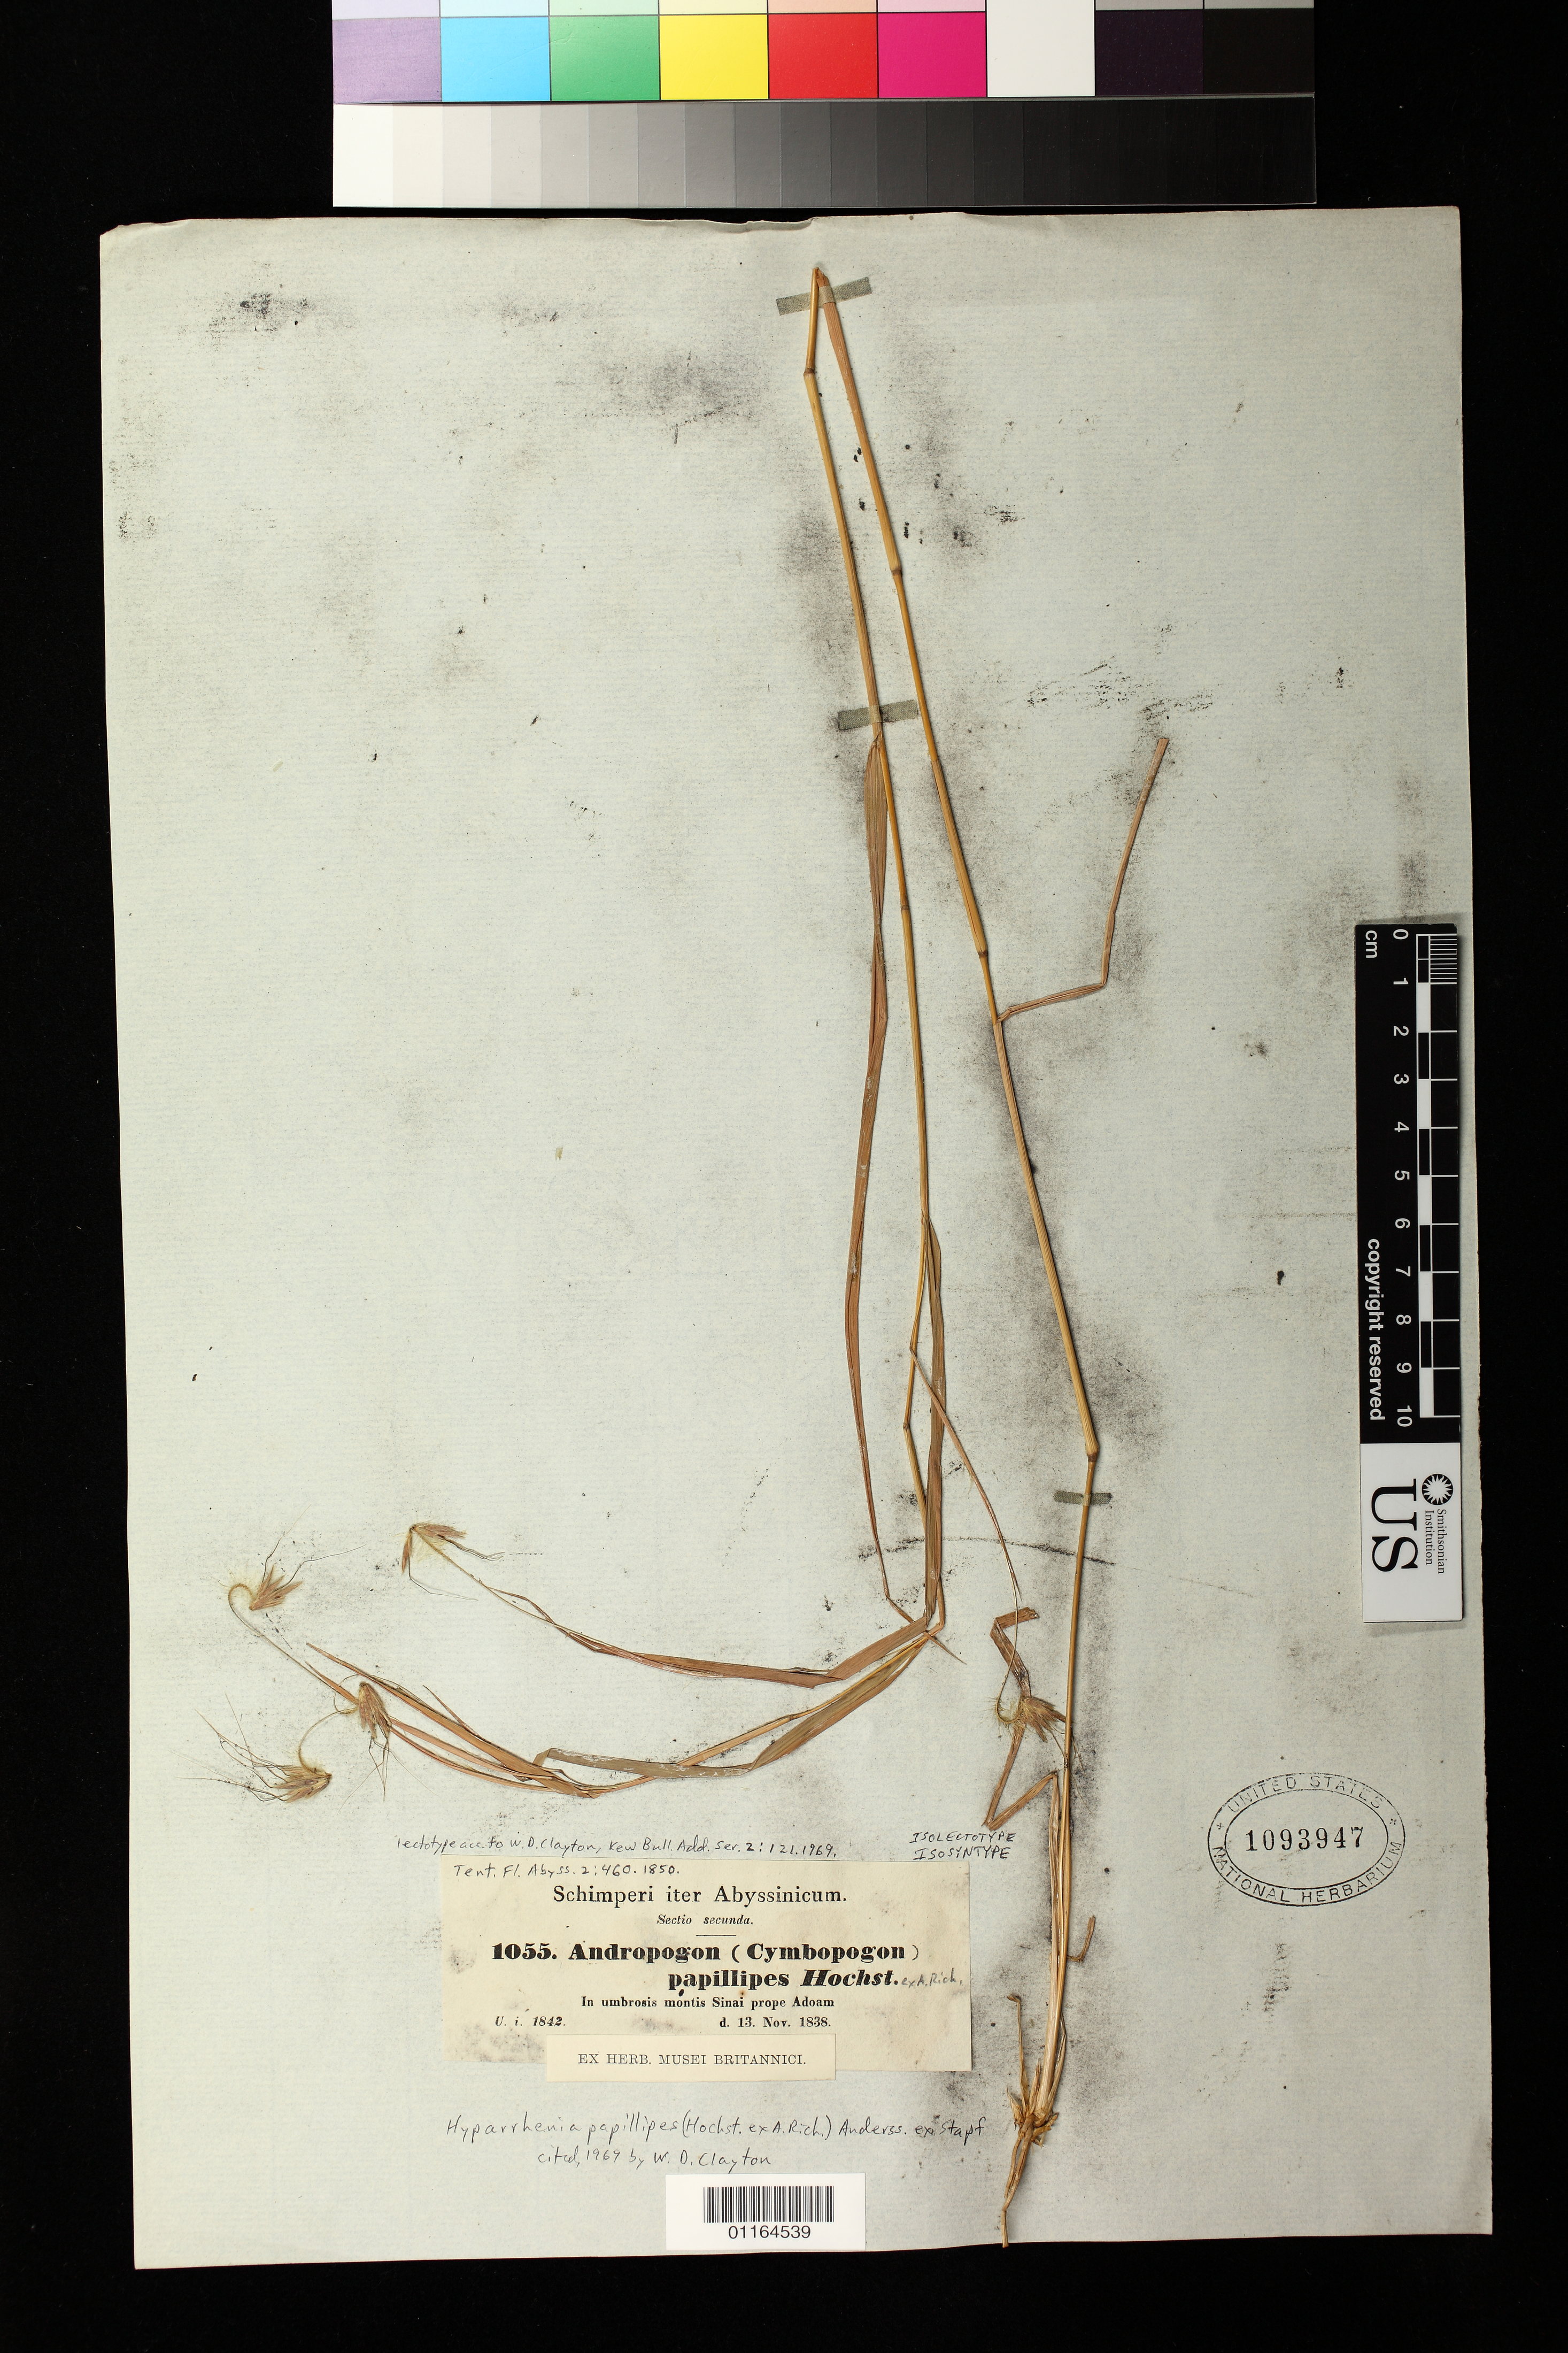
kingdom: Plantae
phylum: Tracheophyta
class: Liliopsida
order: Poales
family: Poaceae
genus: Andropogon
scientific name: Andropogon papillipes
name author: Hochst. ex A. Rich.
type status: Isolectotype; Isosyntype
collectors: G. W. Schimper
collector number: II 1055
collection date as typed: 13 Nov 1838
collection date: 1838-11-13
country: Ethiopia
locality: In monte Sinai prope Adoam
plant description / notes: ex herb. British Museum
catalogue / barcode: US 1093947